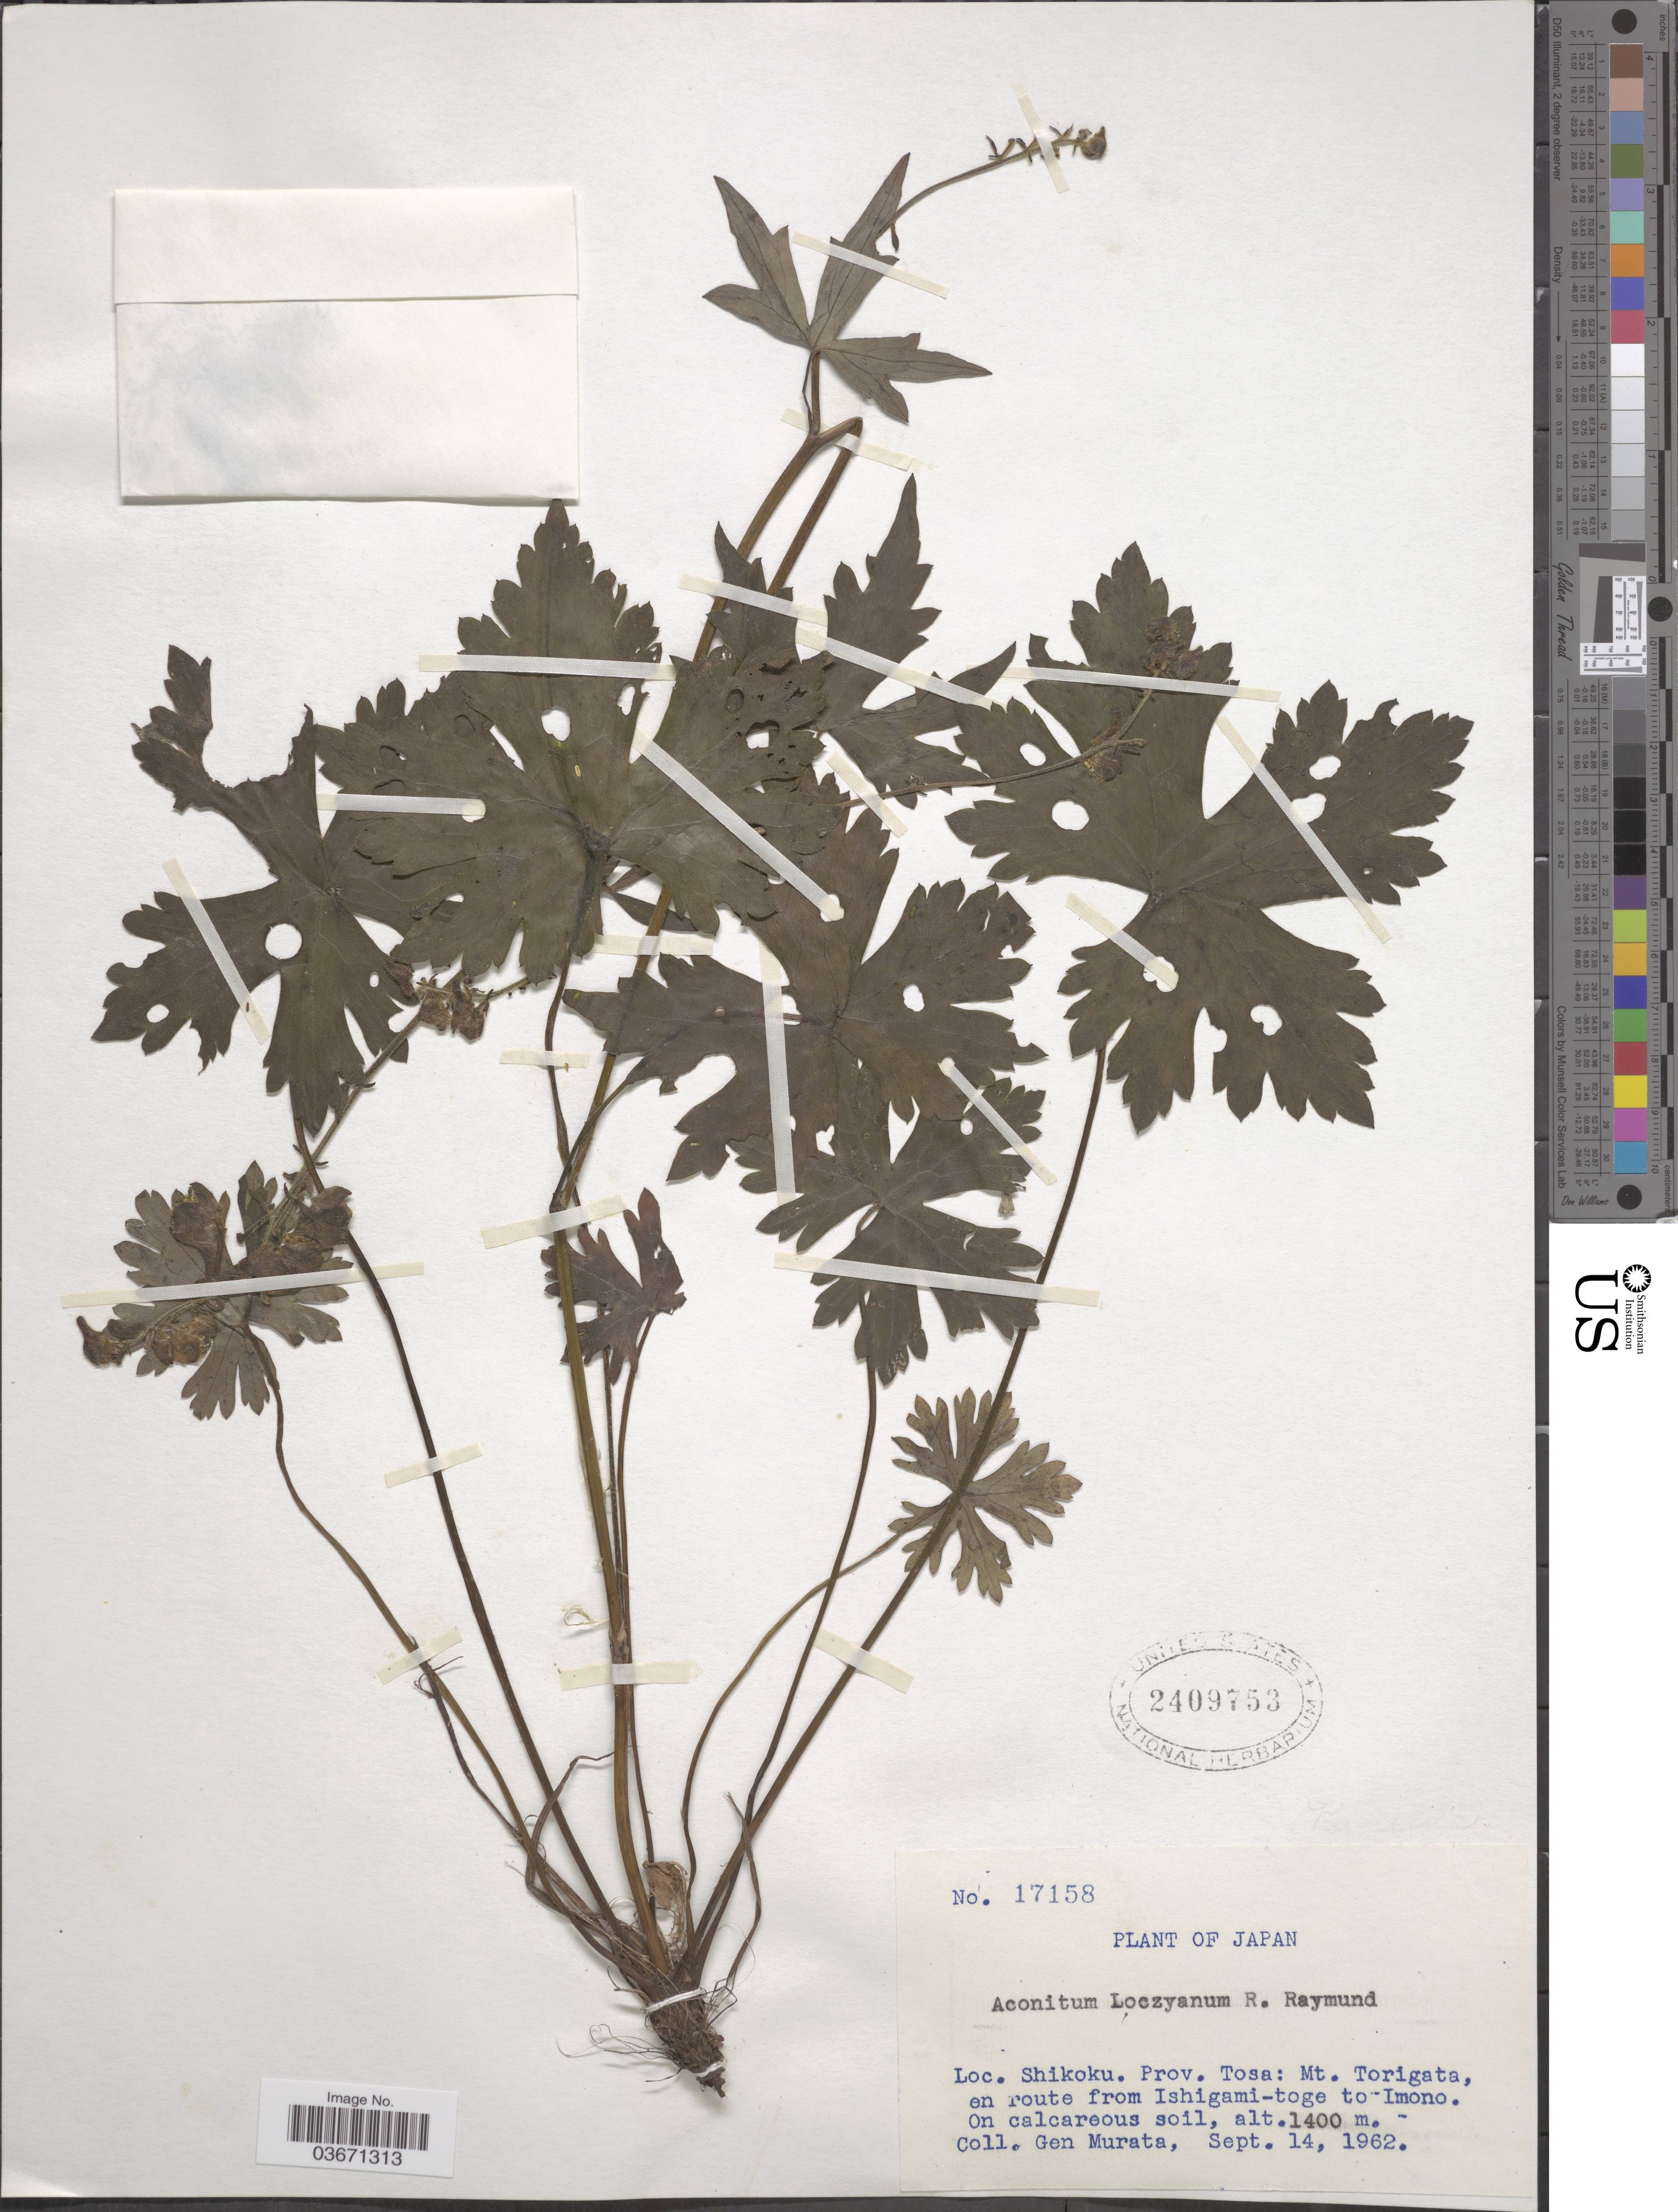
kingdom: Plantae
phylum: Tracheophyta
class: Magnoliopsida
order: Ranunculales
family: Ranunculaceae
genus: Aconitum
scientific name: Aconitum loczyanum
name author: Rapaics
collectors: G. Murata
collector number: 17158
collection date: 1962-09-14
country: Japan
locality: Shikoku. Prov. Tosa: Mt. Torigata, en route from Ishigami-toge to Imono.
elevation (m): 1400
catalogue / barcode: US 2409753